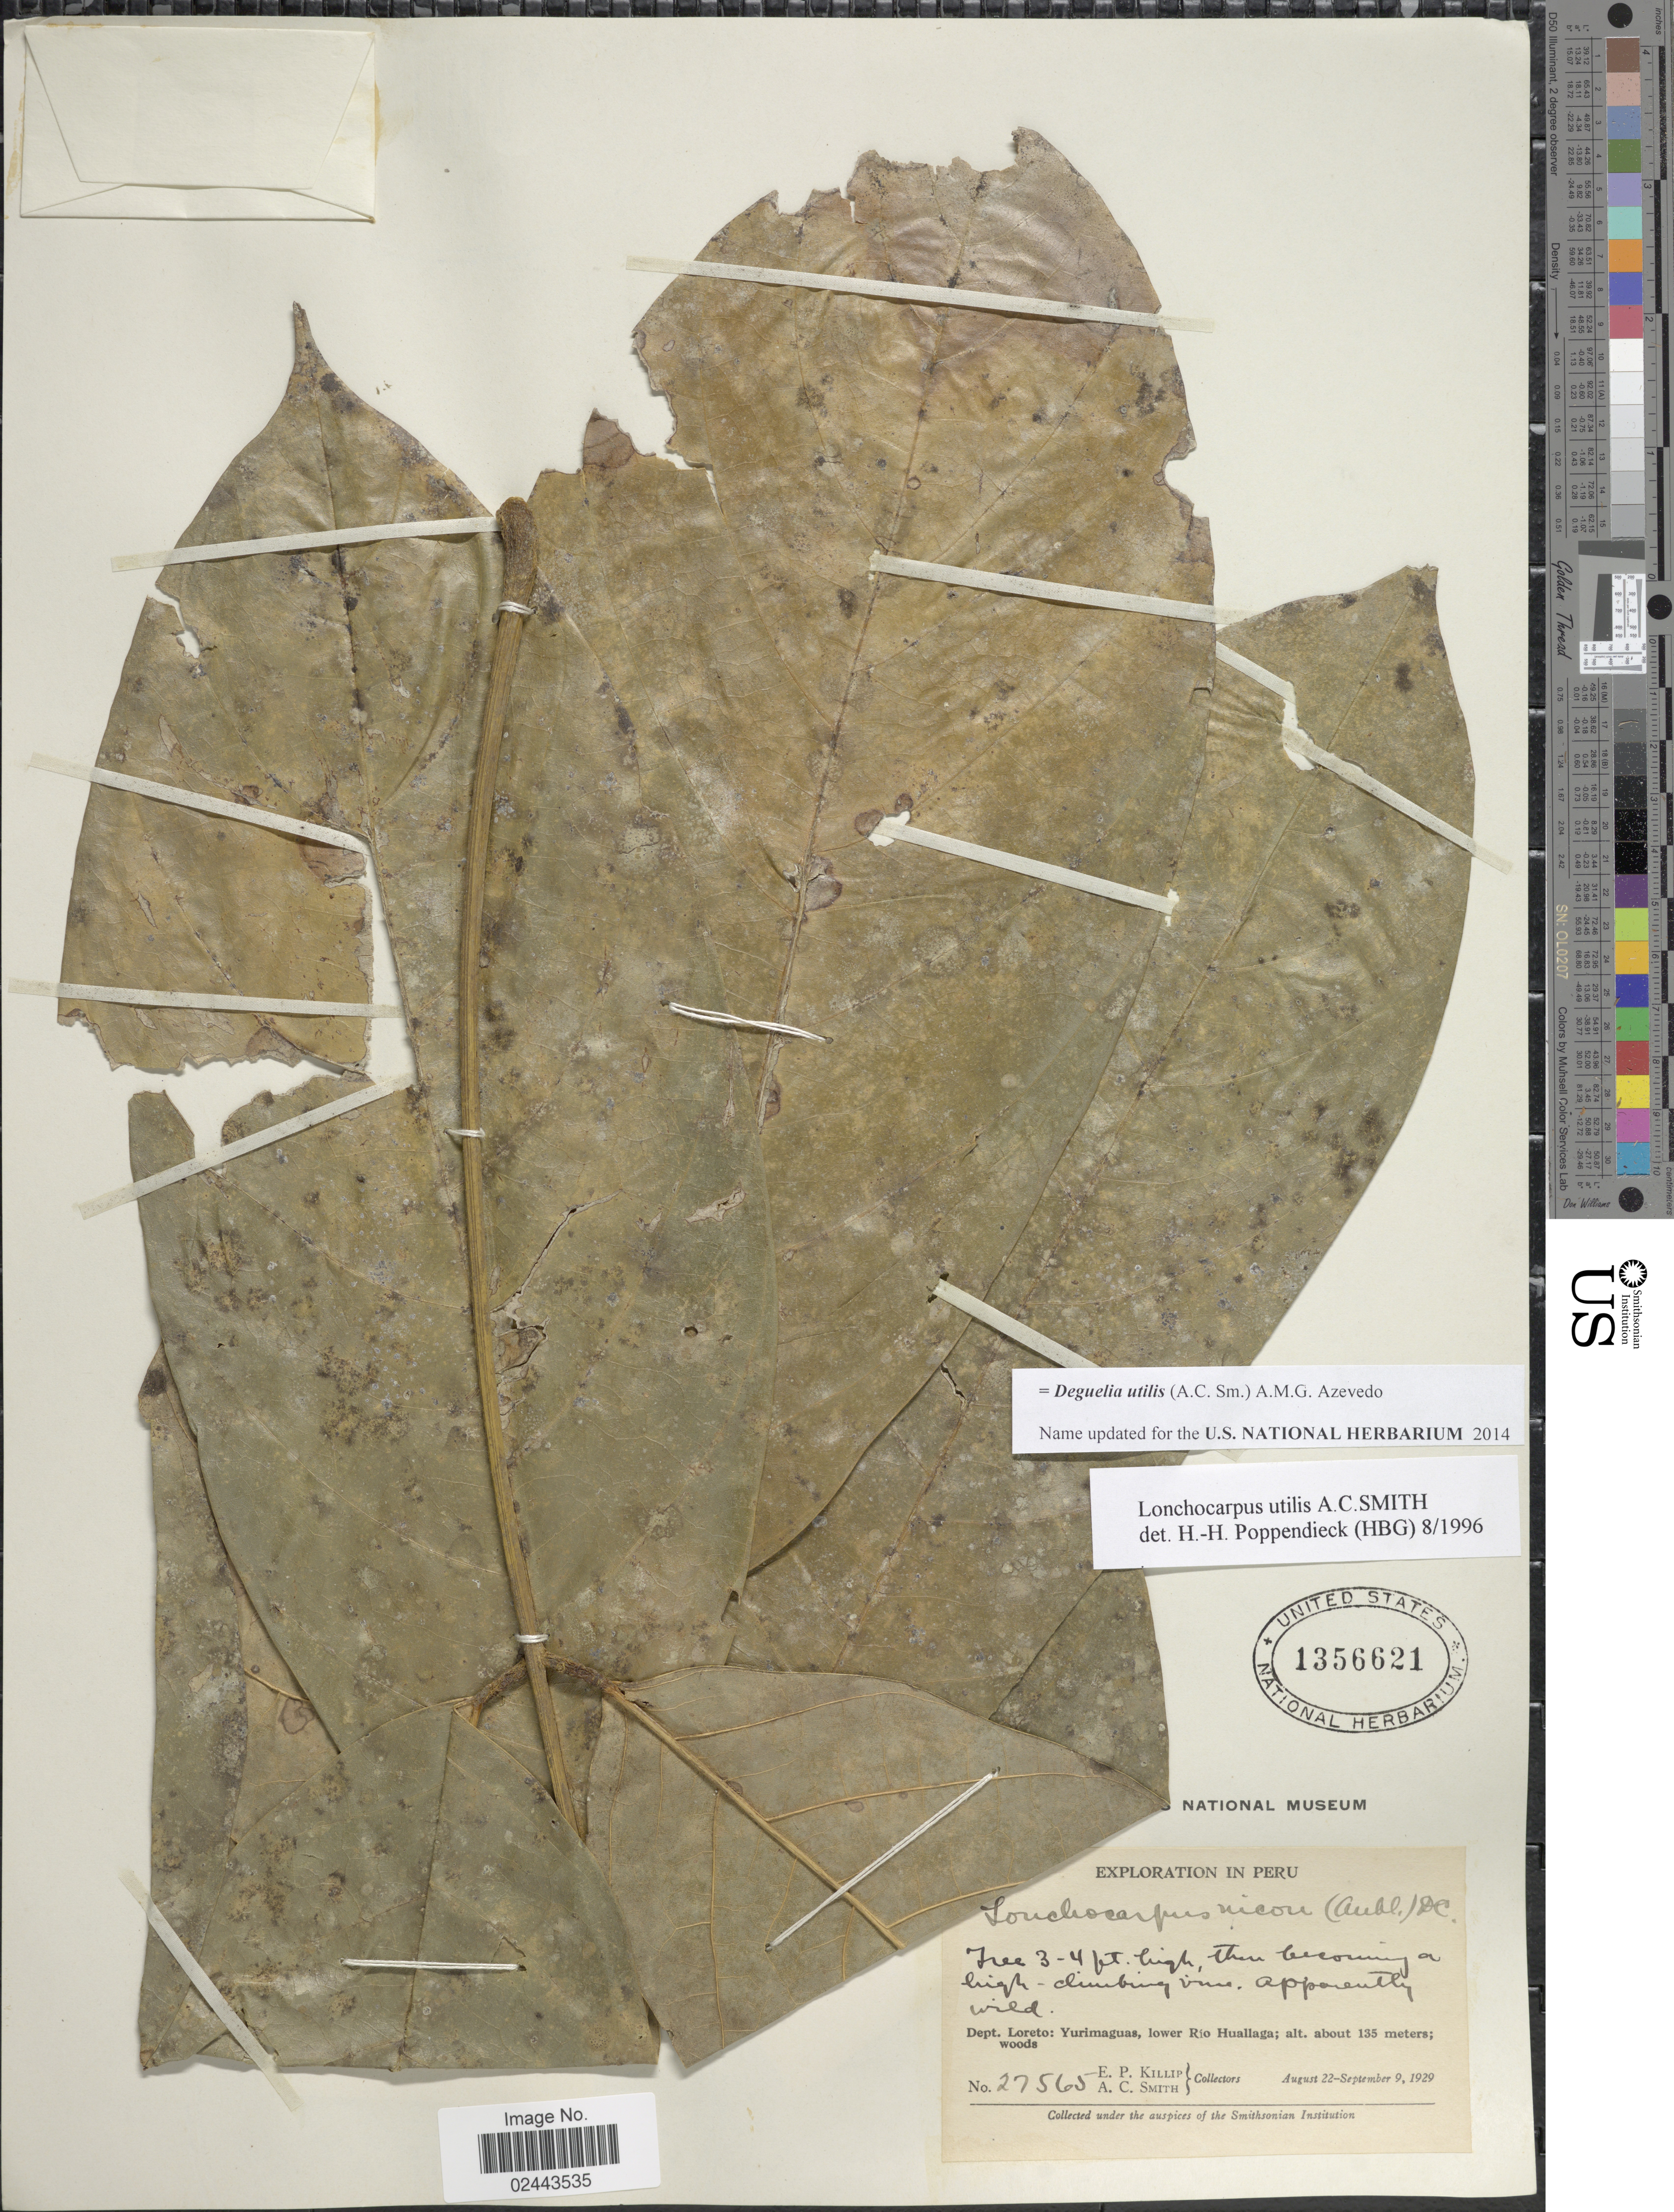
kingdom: Plantae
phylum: Tracheophyta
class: Magnoliopsida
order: Fabales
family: Fabaceae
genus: Deguelia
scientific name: Deguelia utilis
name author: (A.C. Sm.) A.M.G. Azevedo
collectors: E. P. Killip & A. C. Smith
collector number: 27565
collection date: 1929-08-22/1929-09-09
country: Peru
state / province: Loreto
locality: Yurimaguas, lower Rio Huallaga; woods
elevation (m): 135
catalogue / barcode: US 1356621